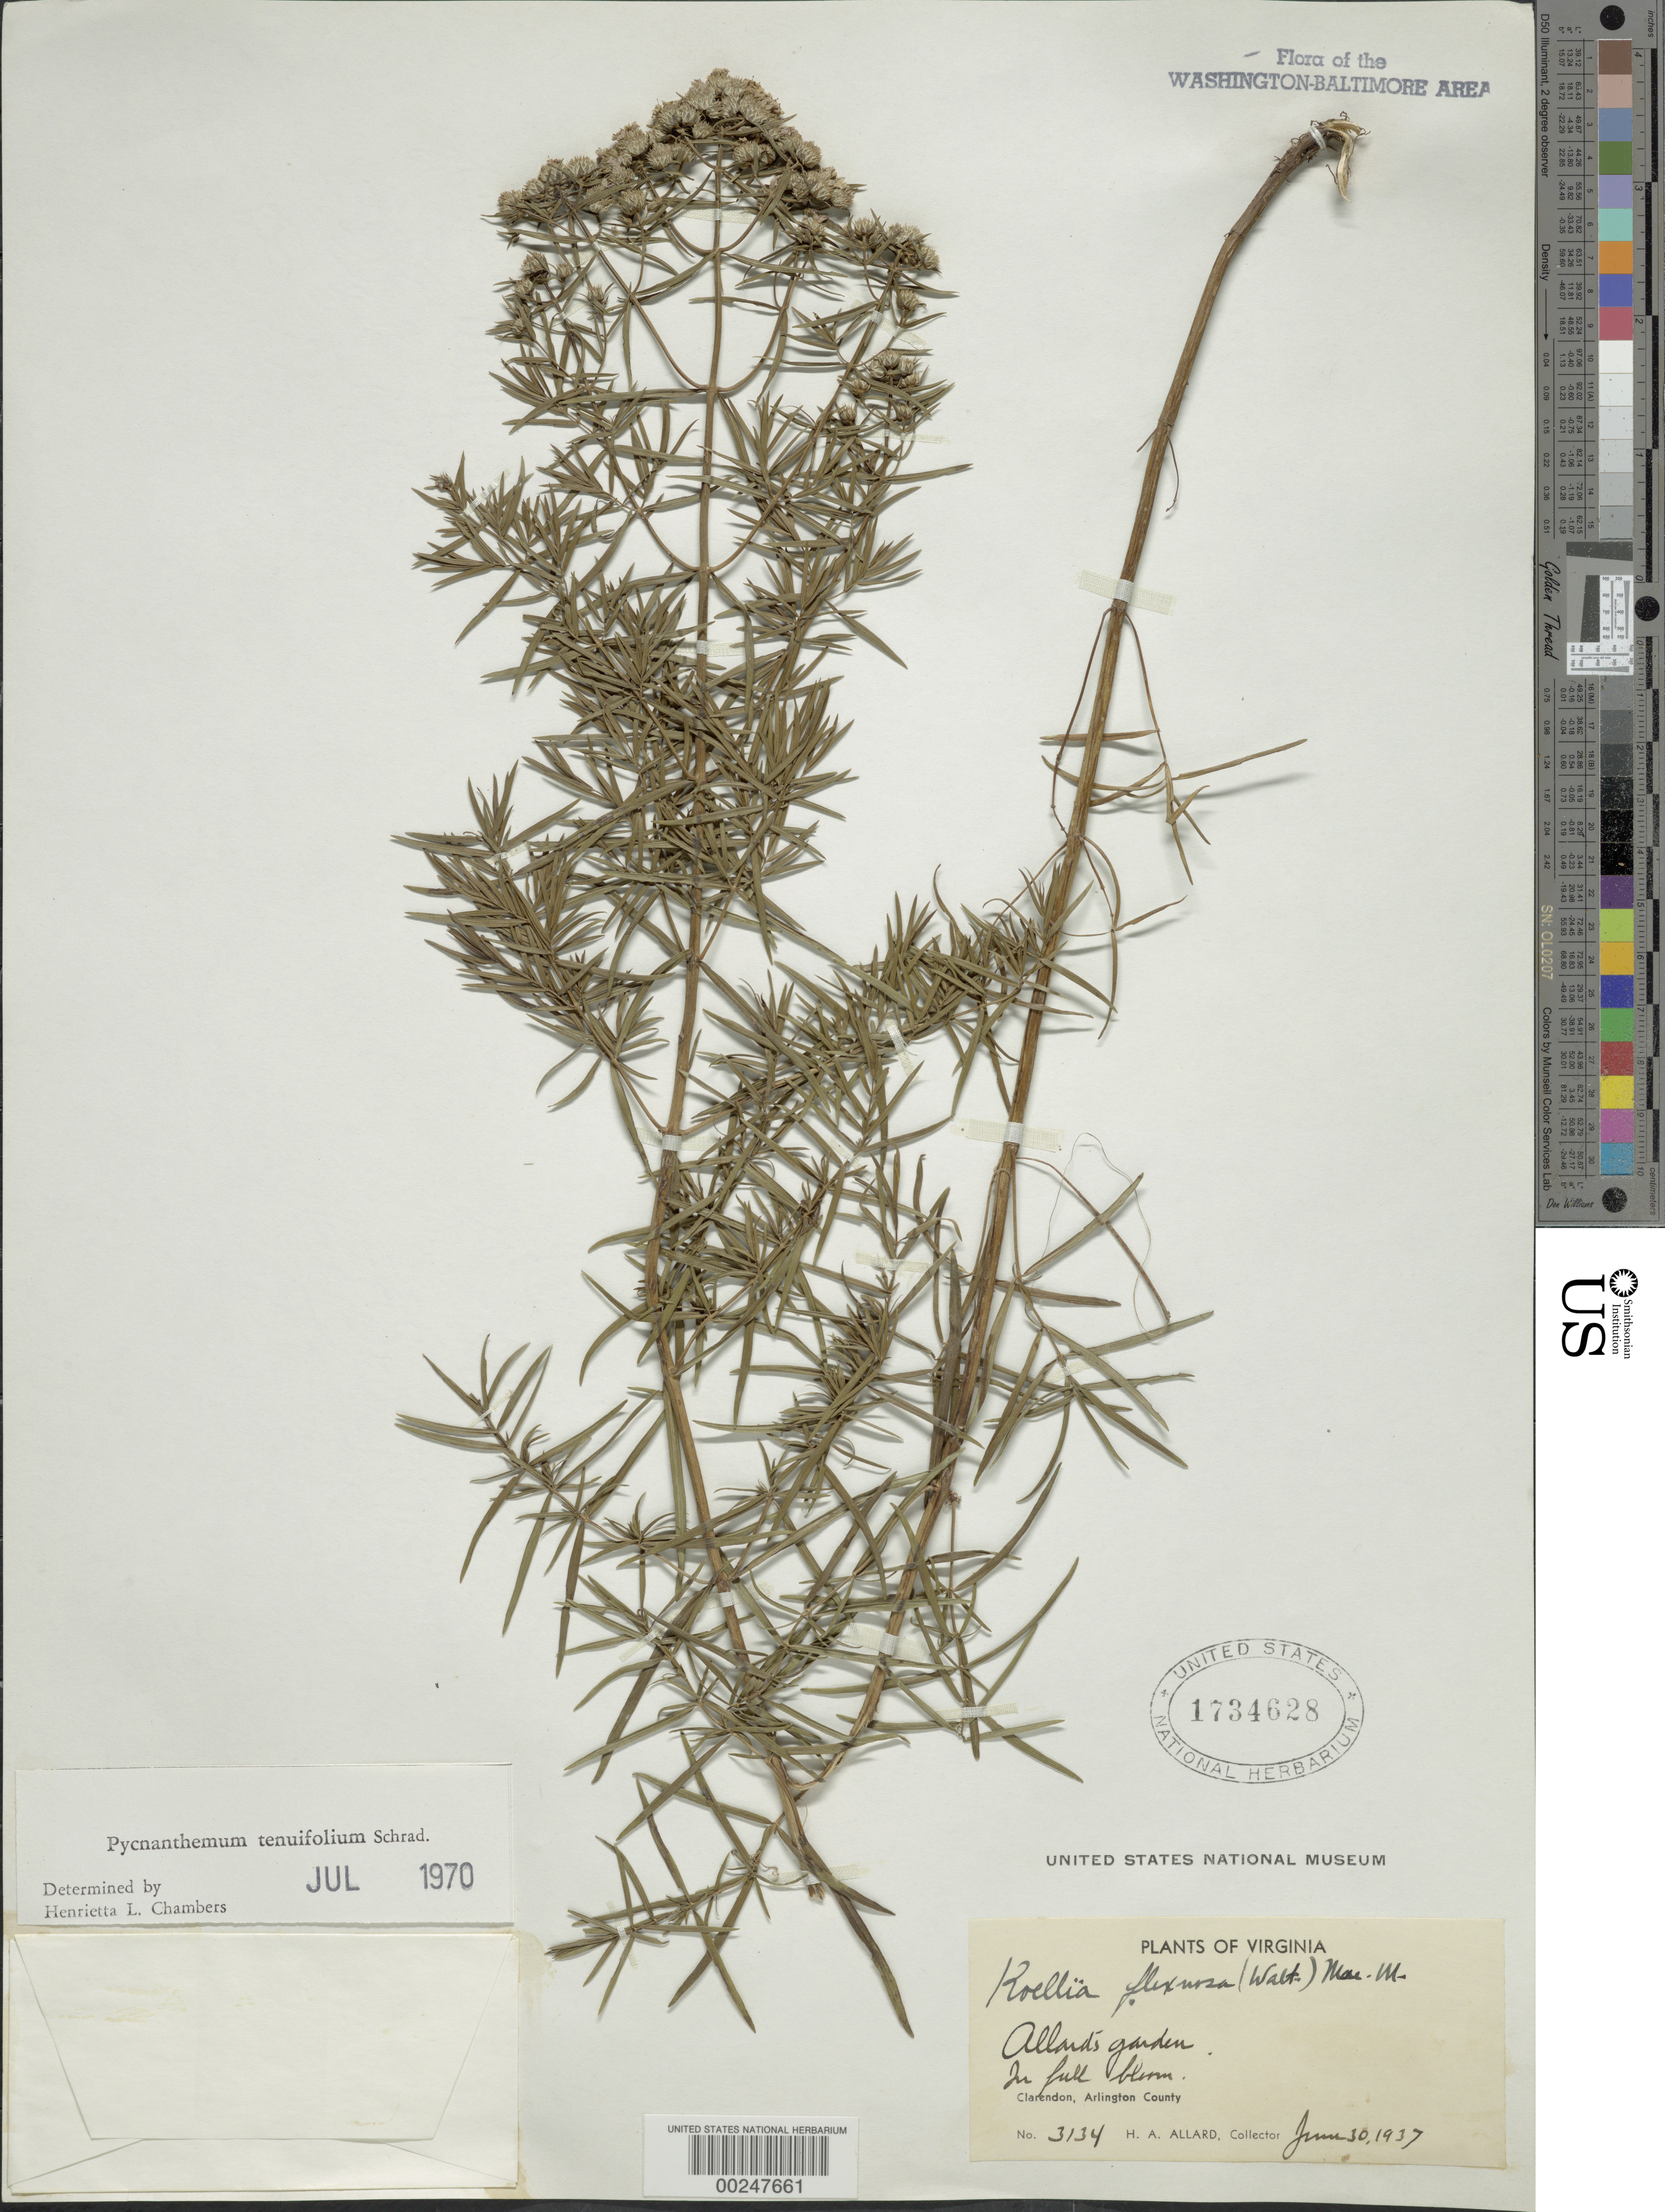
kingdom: Plantae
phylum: Tracheophyta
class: Magnoliopsida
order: Lamiales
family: Lamiaceae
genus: Pycnanthemum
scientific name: Pycnanthemum tenuifolium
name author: Schrad.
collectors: H. A. Allard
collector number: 3134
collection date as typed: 30 Jun 1937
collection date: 1937-06-30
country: United States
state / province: Virginia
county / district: Arlington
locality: Clarendon, Allards's Garden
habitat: In garden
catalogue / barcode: US 1734628